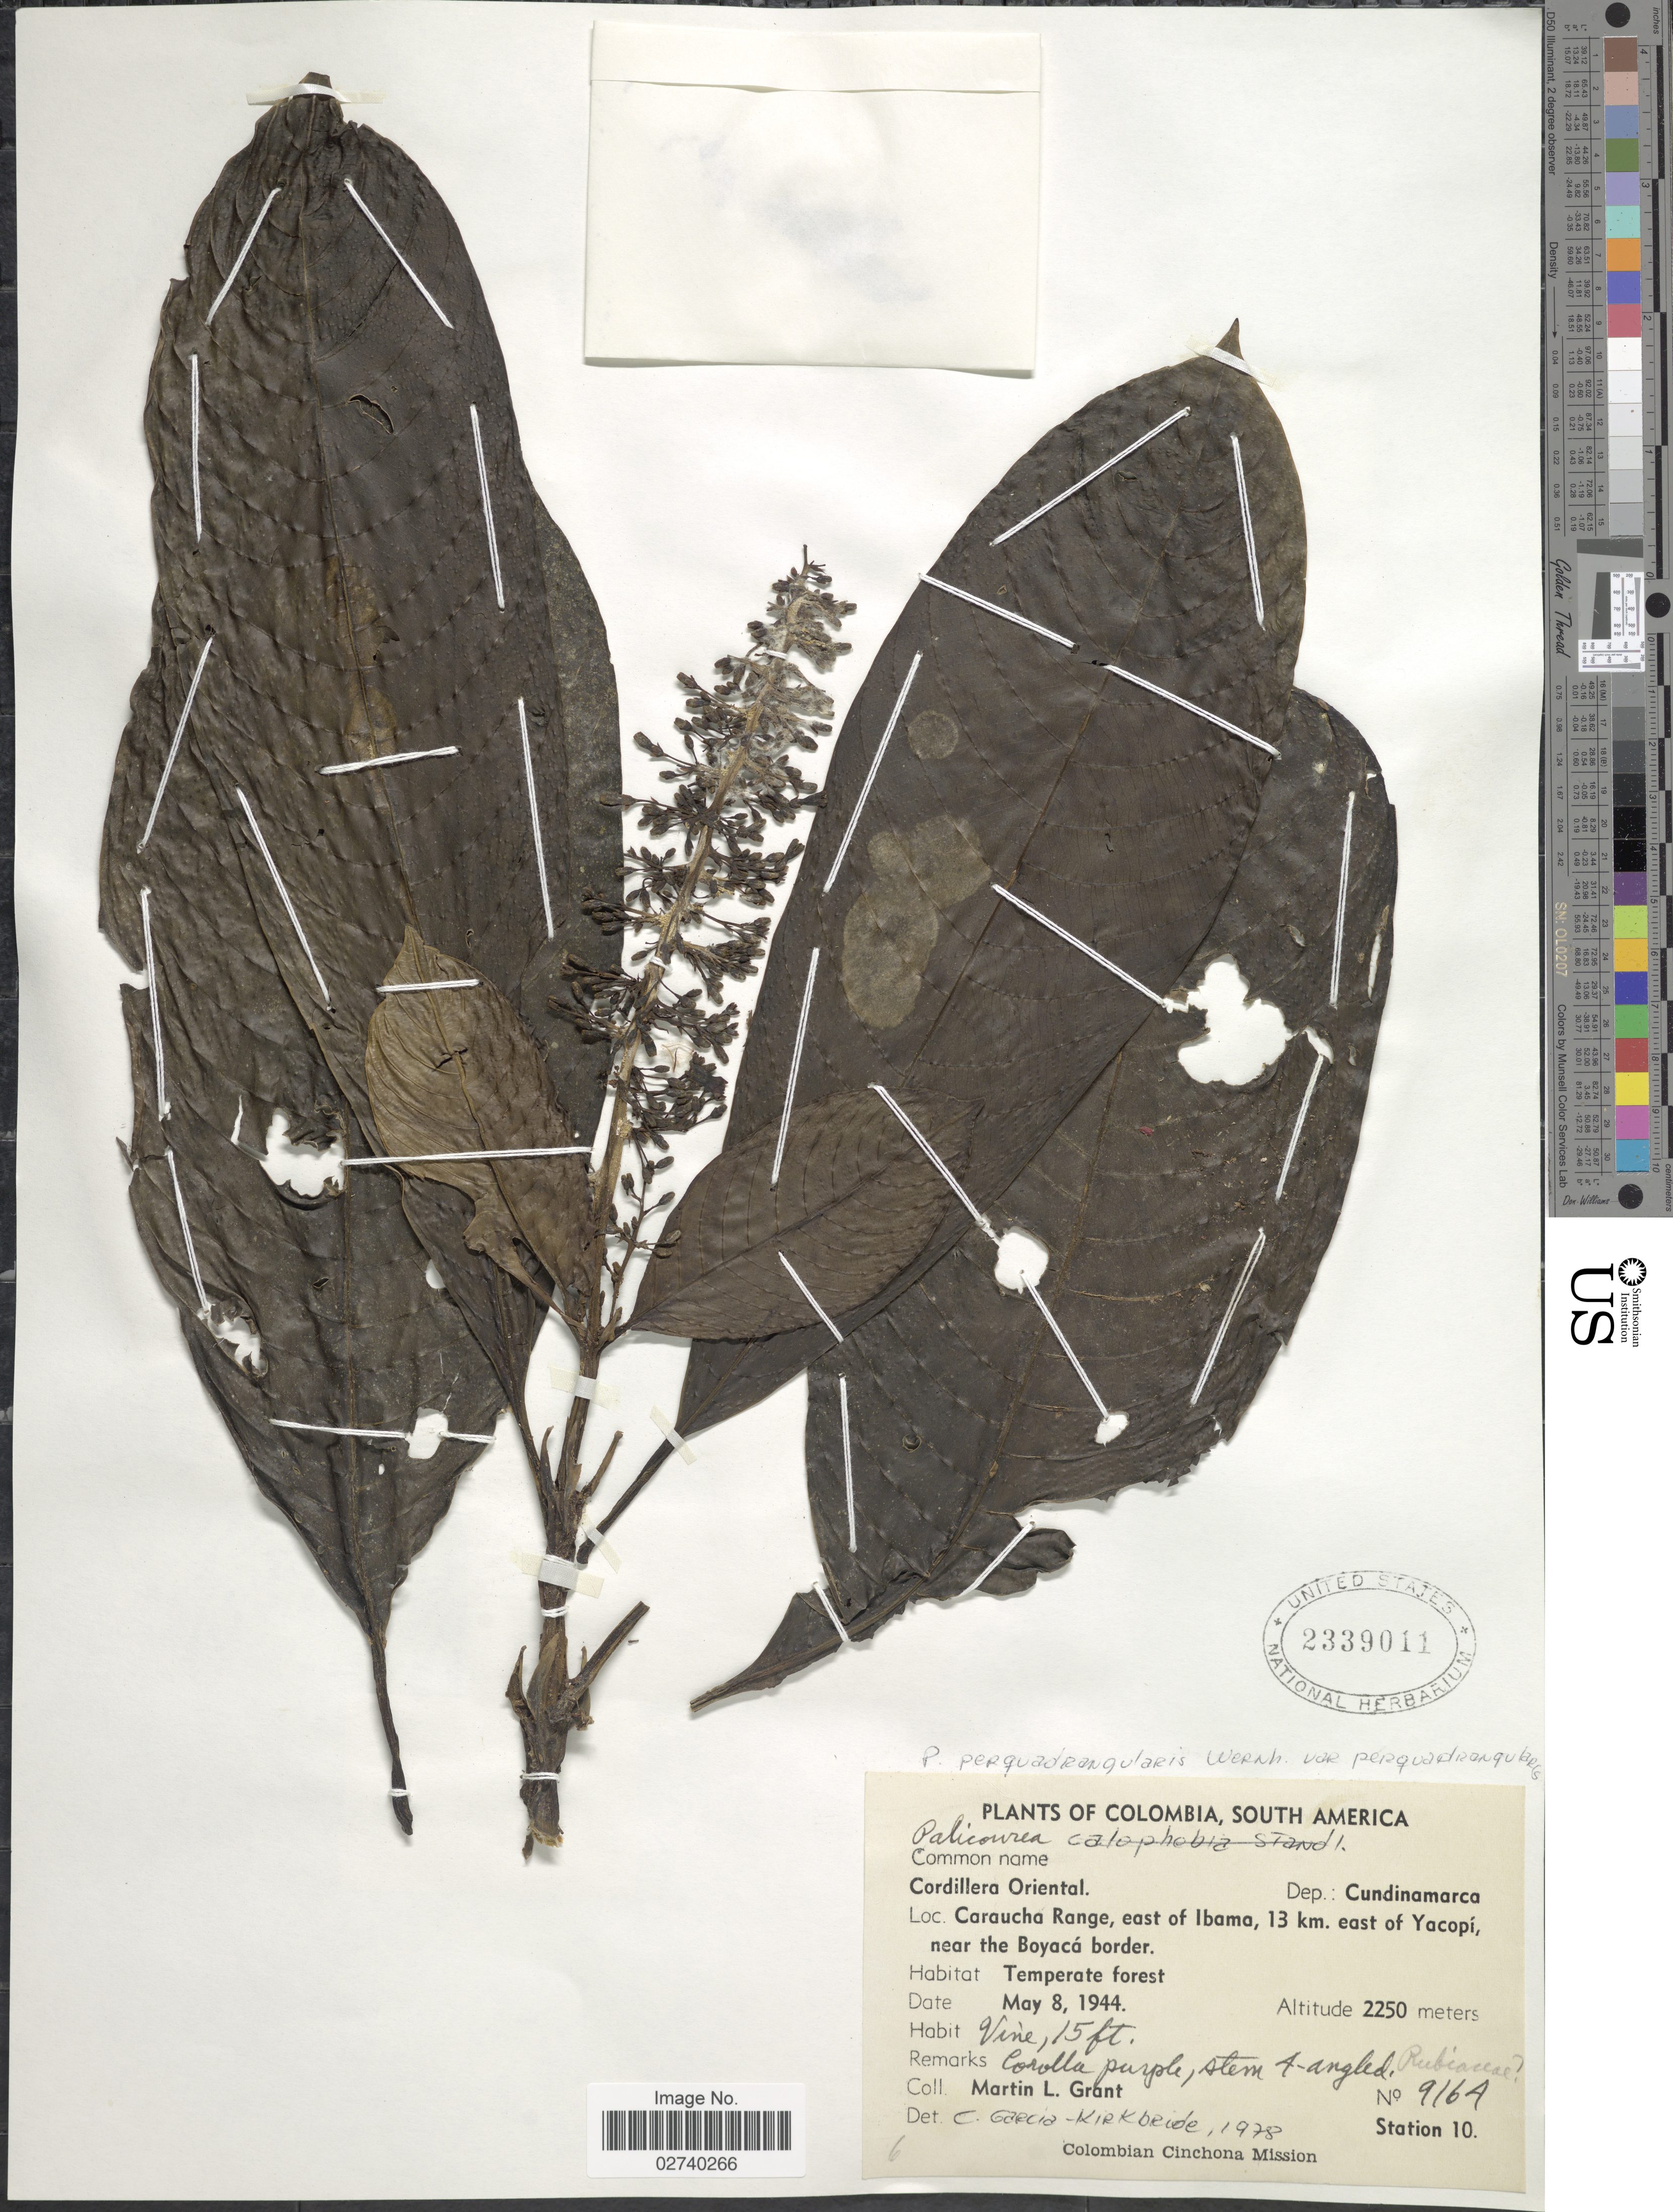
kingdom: Plantae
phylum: Tracheophyta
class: Magnoliopsida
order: Gentianales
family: Rubiaceae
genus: Palicourea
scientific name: Palicourea perquadrangularis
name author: Wernham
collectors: M. L. Grant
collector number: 9164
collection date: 1944-05-08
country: Colombia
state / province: Cundinamarca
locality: Cordillera Oriental, Caraucha Range, east of Ibama, 13 km. east of Yacopi, near the Boyaca border, Station 10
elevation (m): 2250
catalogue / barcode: US 2339011